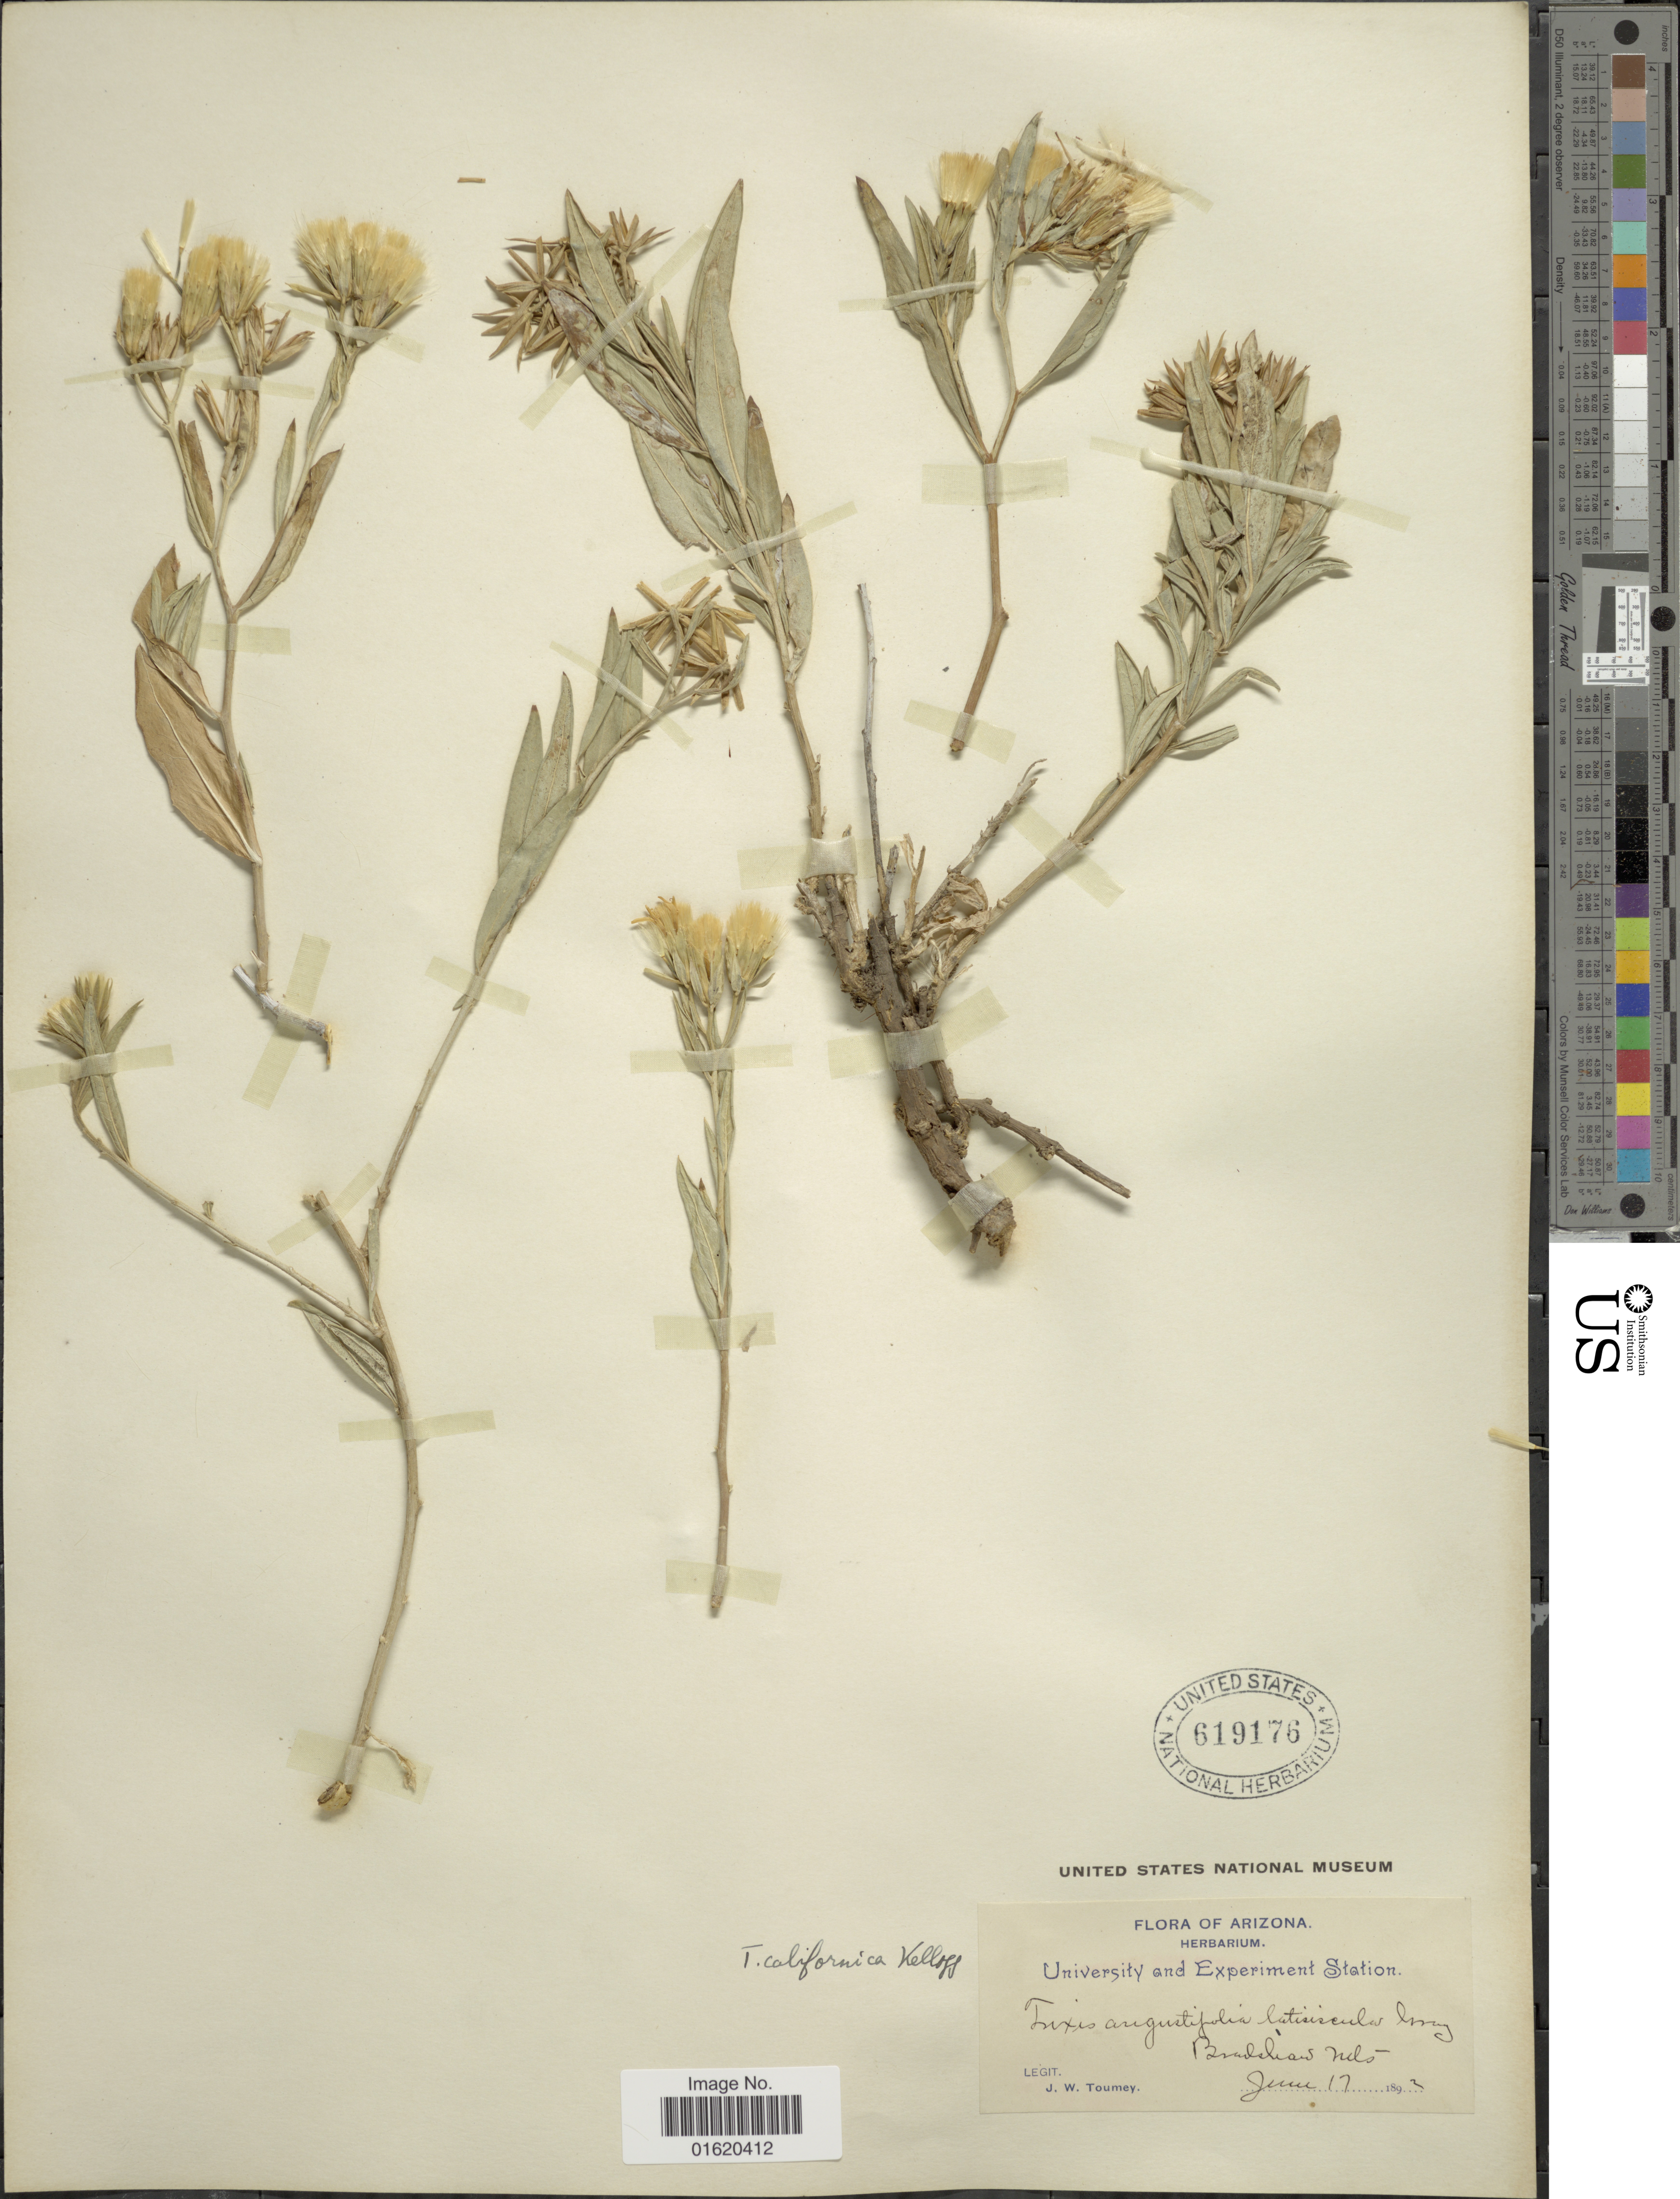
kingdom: Plantae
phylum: Tracheophyta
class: Magnoliopsida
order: Asterales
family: Asteraceae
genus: Trixis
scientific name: Trixis californica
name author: Kellogg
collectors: J. W. Toumey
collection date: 1892-06-17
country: United States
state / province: Arizona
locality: Bradshaw Mts.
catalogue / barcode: US 619176